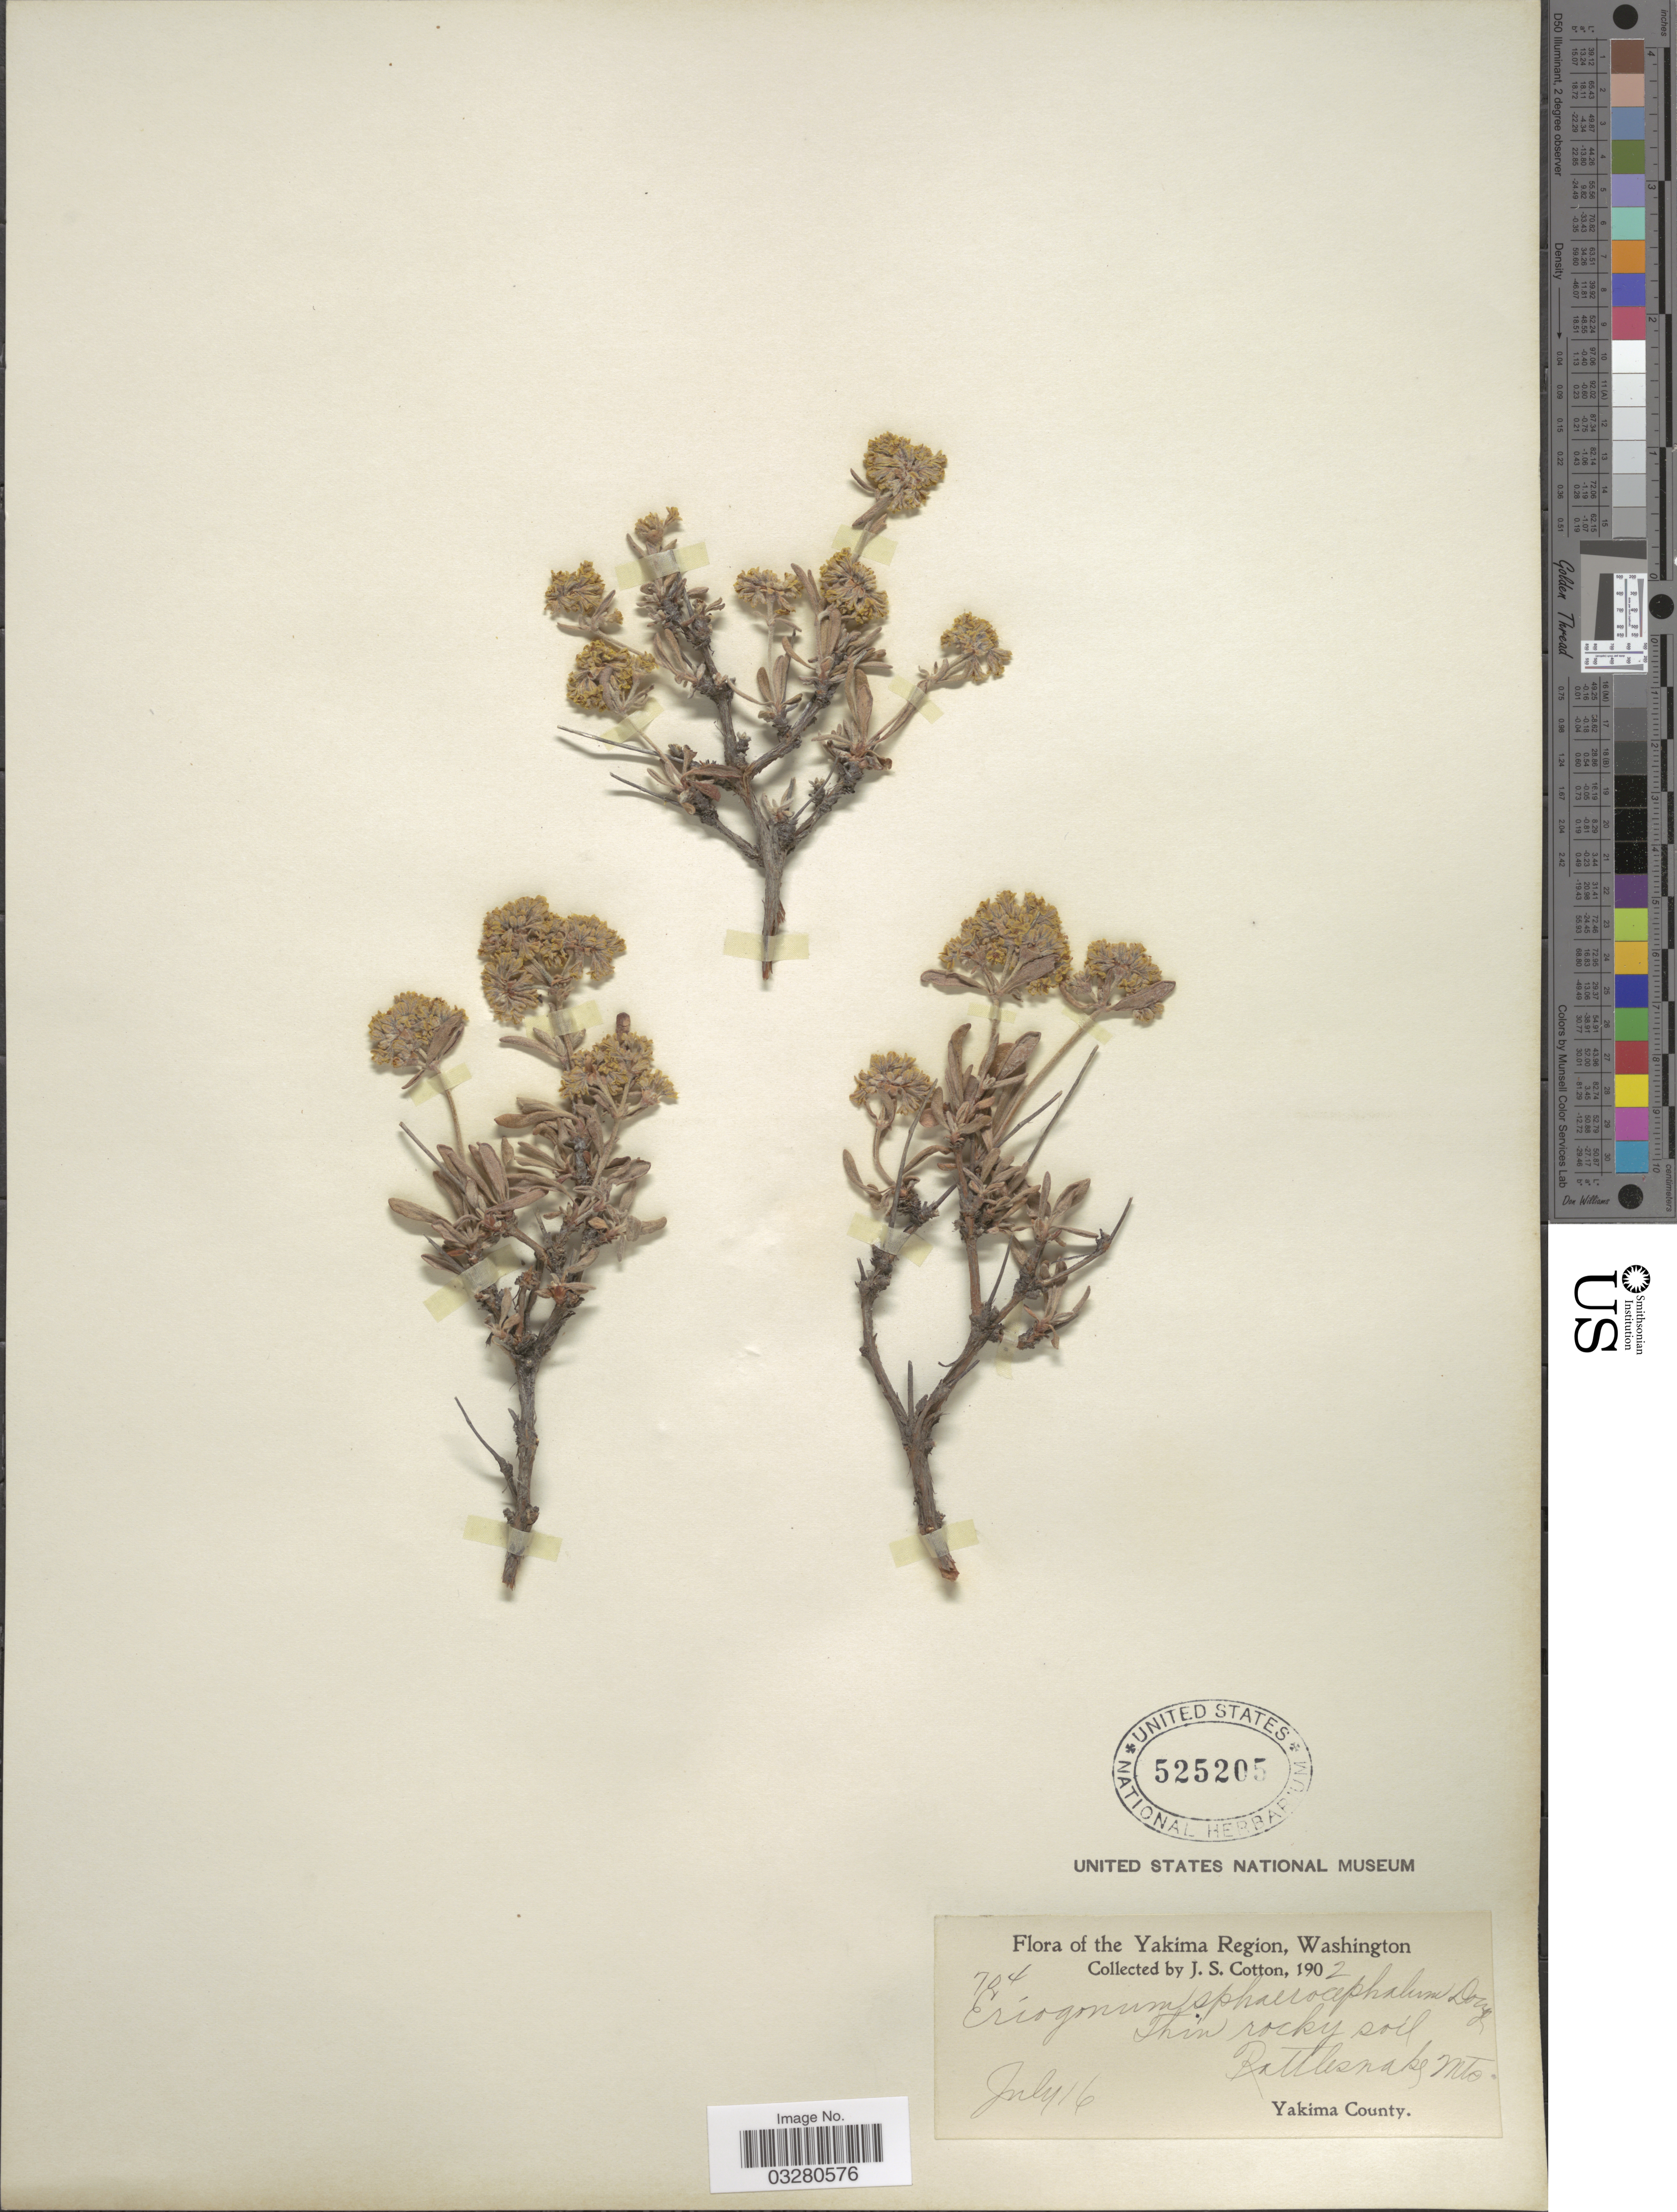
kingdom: Plantae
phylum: Tracheophyta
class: Magnoliopsida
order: Caryophyllales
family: Polygonaceae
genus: Eriogonum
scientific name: Eriogonum sphaerocephalum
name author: Benth. & Douglas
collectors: J. S. Cotton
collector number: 704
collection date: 1902-07-16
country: United States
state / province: Washington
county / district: Yakima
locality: The Yakima Region. Rattlesnake Mts.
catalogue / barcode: US 525205